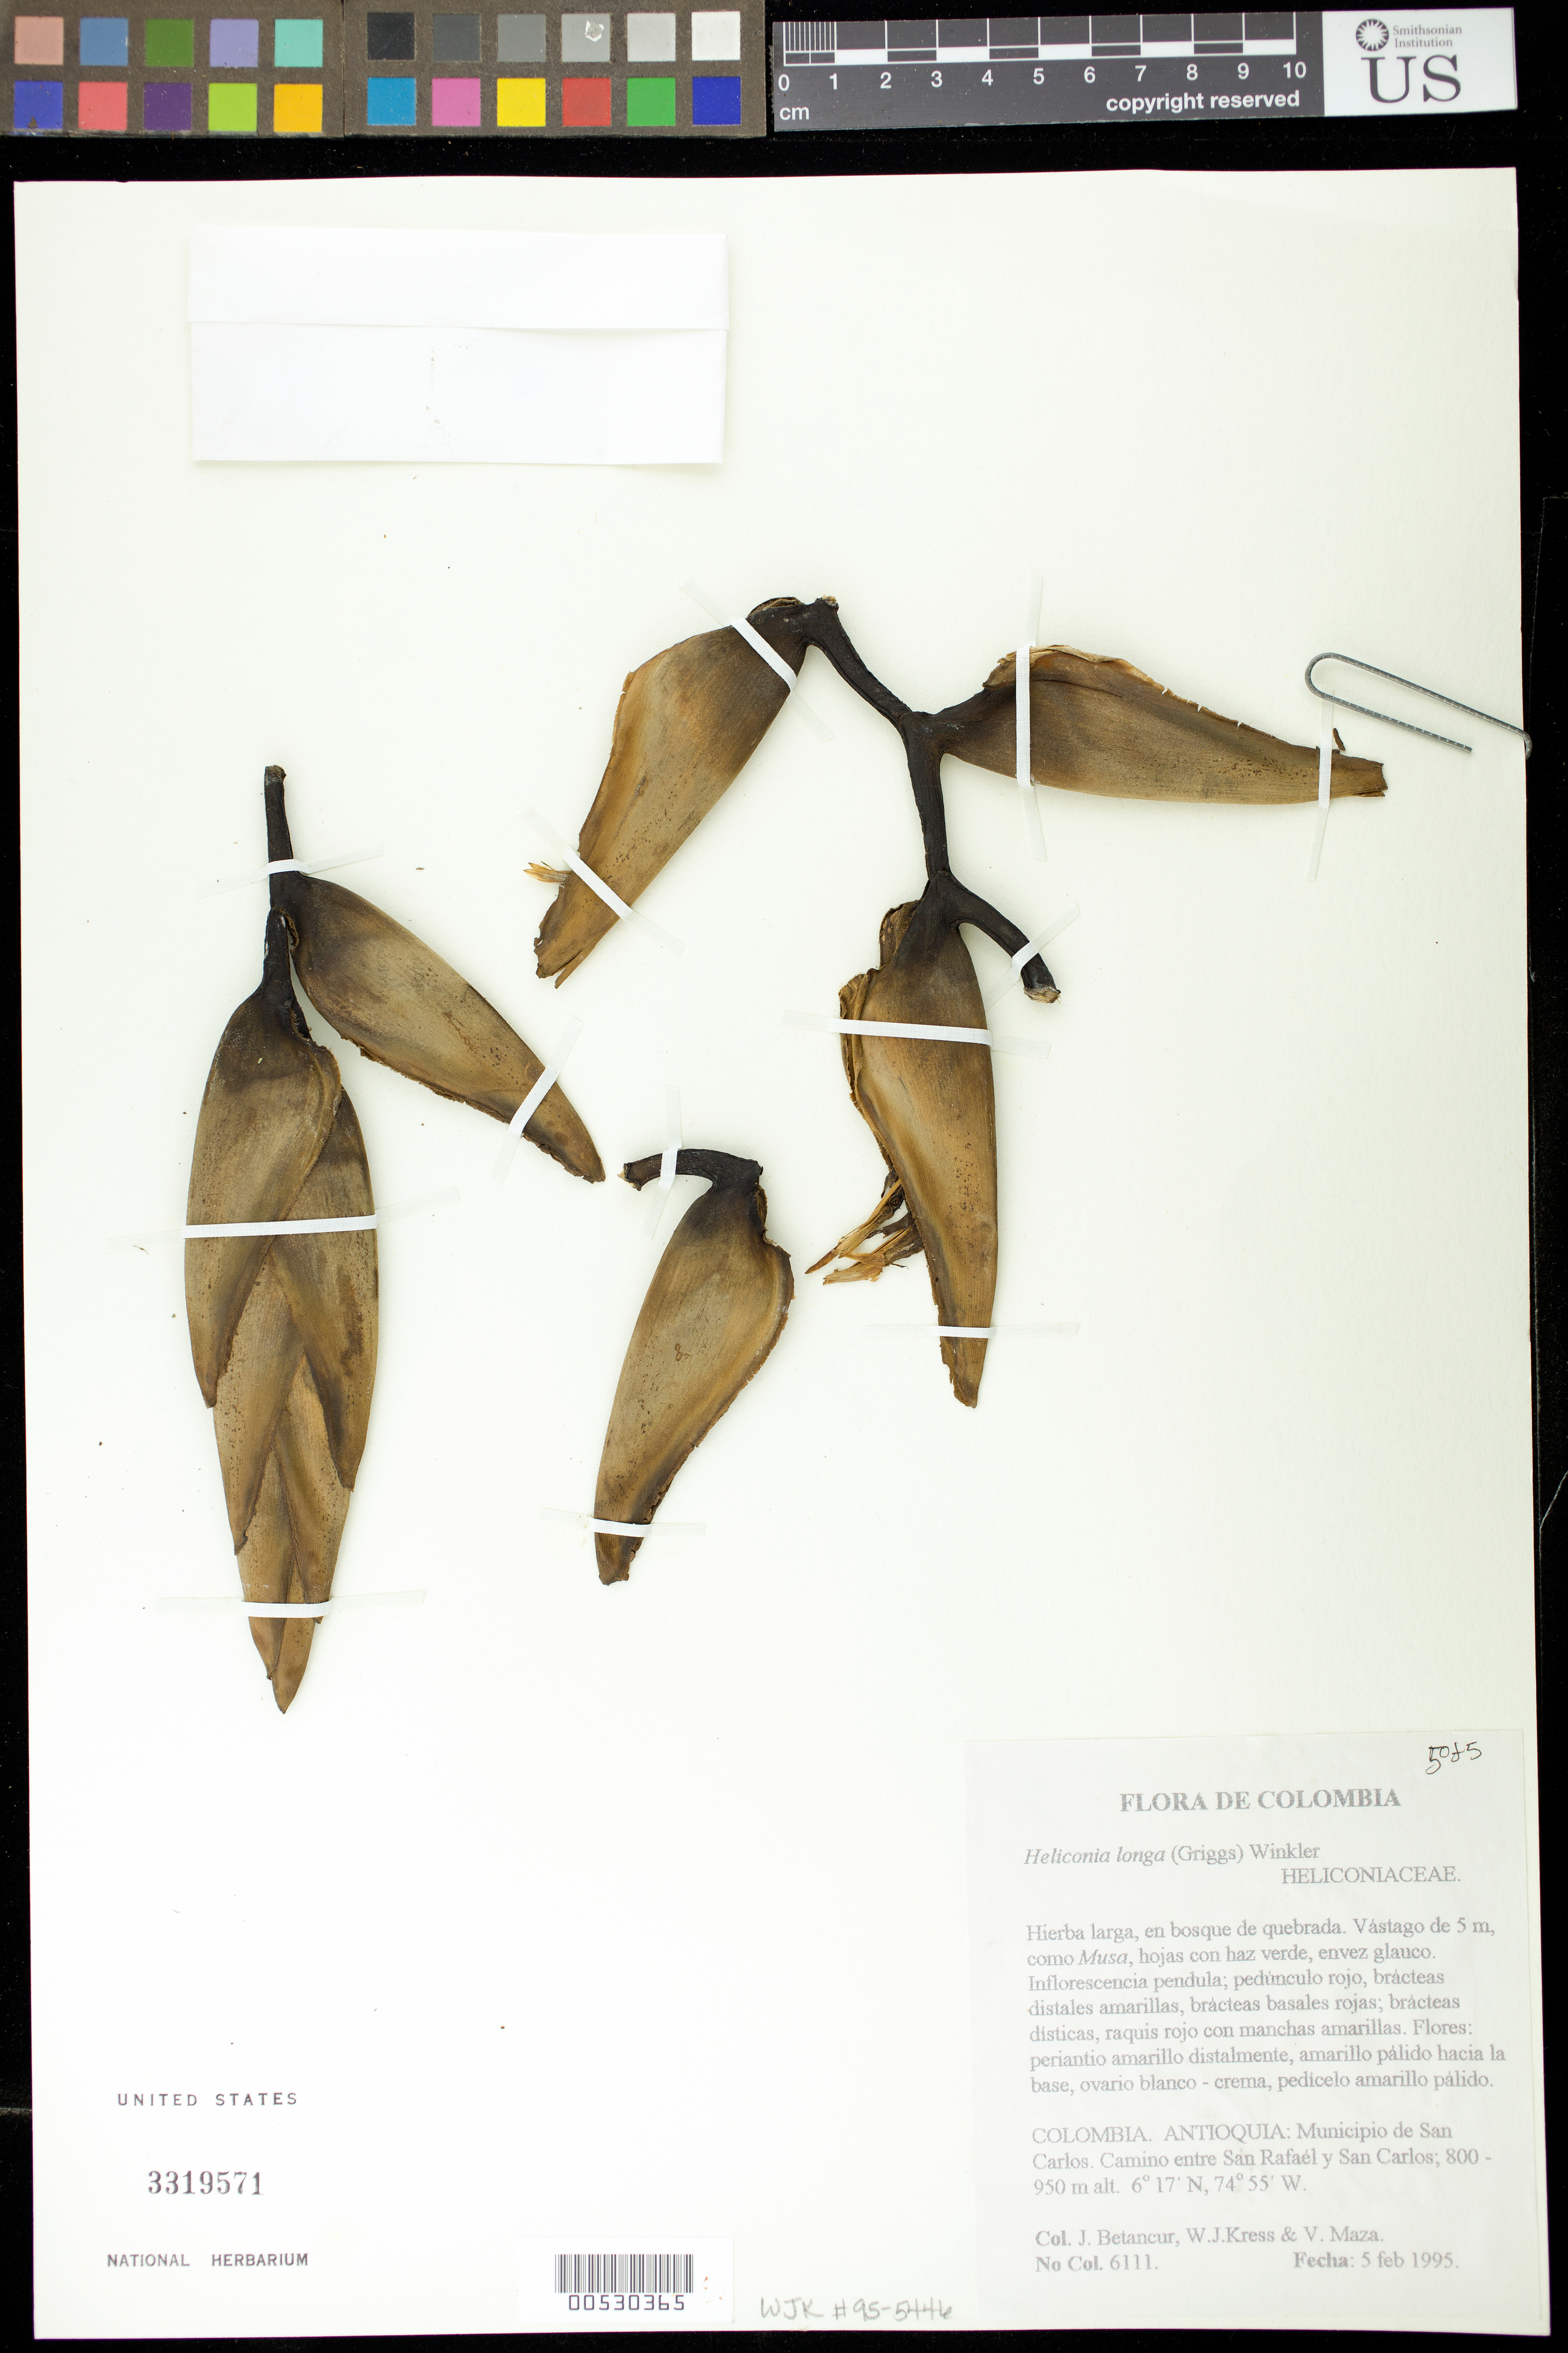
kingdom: Plantae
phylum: Tracheophyta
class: Liliopsida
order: Zingiberales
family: Heliconiaceae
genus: Heliconia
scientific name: Heliconia longa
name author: (R.F. Griggs) H.J.P. Winkl.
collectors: J. C. Betancur, W. J. Kress & V. Maza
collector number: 6111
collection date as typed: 05 Feb 1995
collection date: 1995-02-05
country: Colombia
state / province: Antioquia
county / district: San Carlos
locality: Road between San Rafael and San Carlos, km from San Rafael.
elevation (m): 800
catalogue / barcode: US 3319571